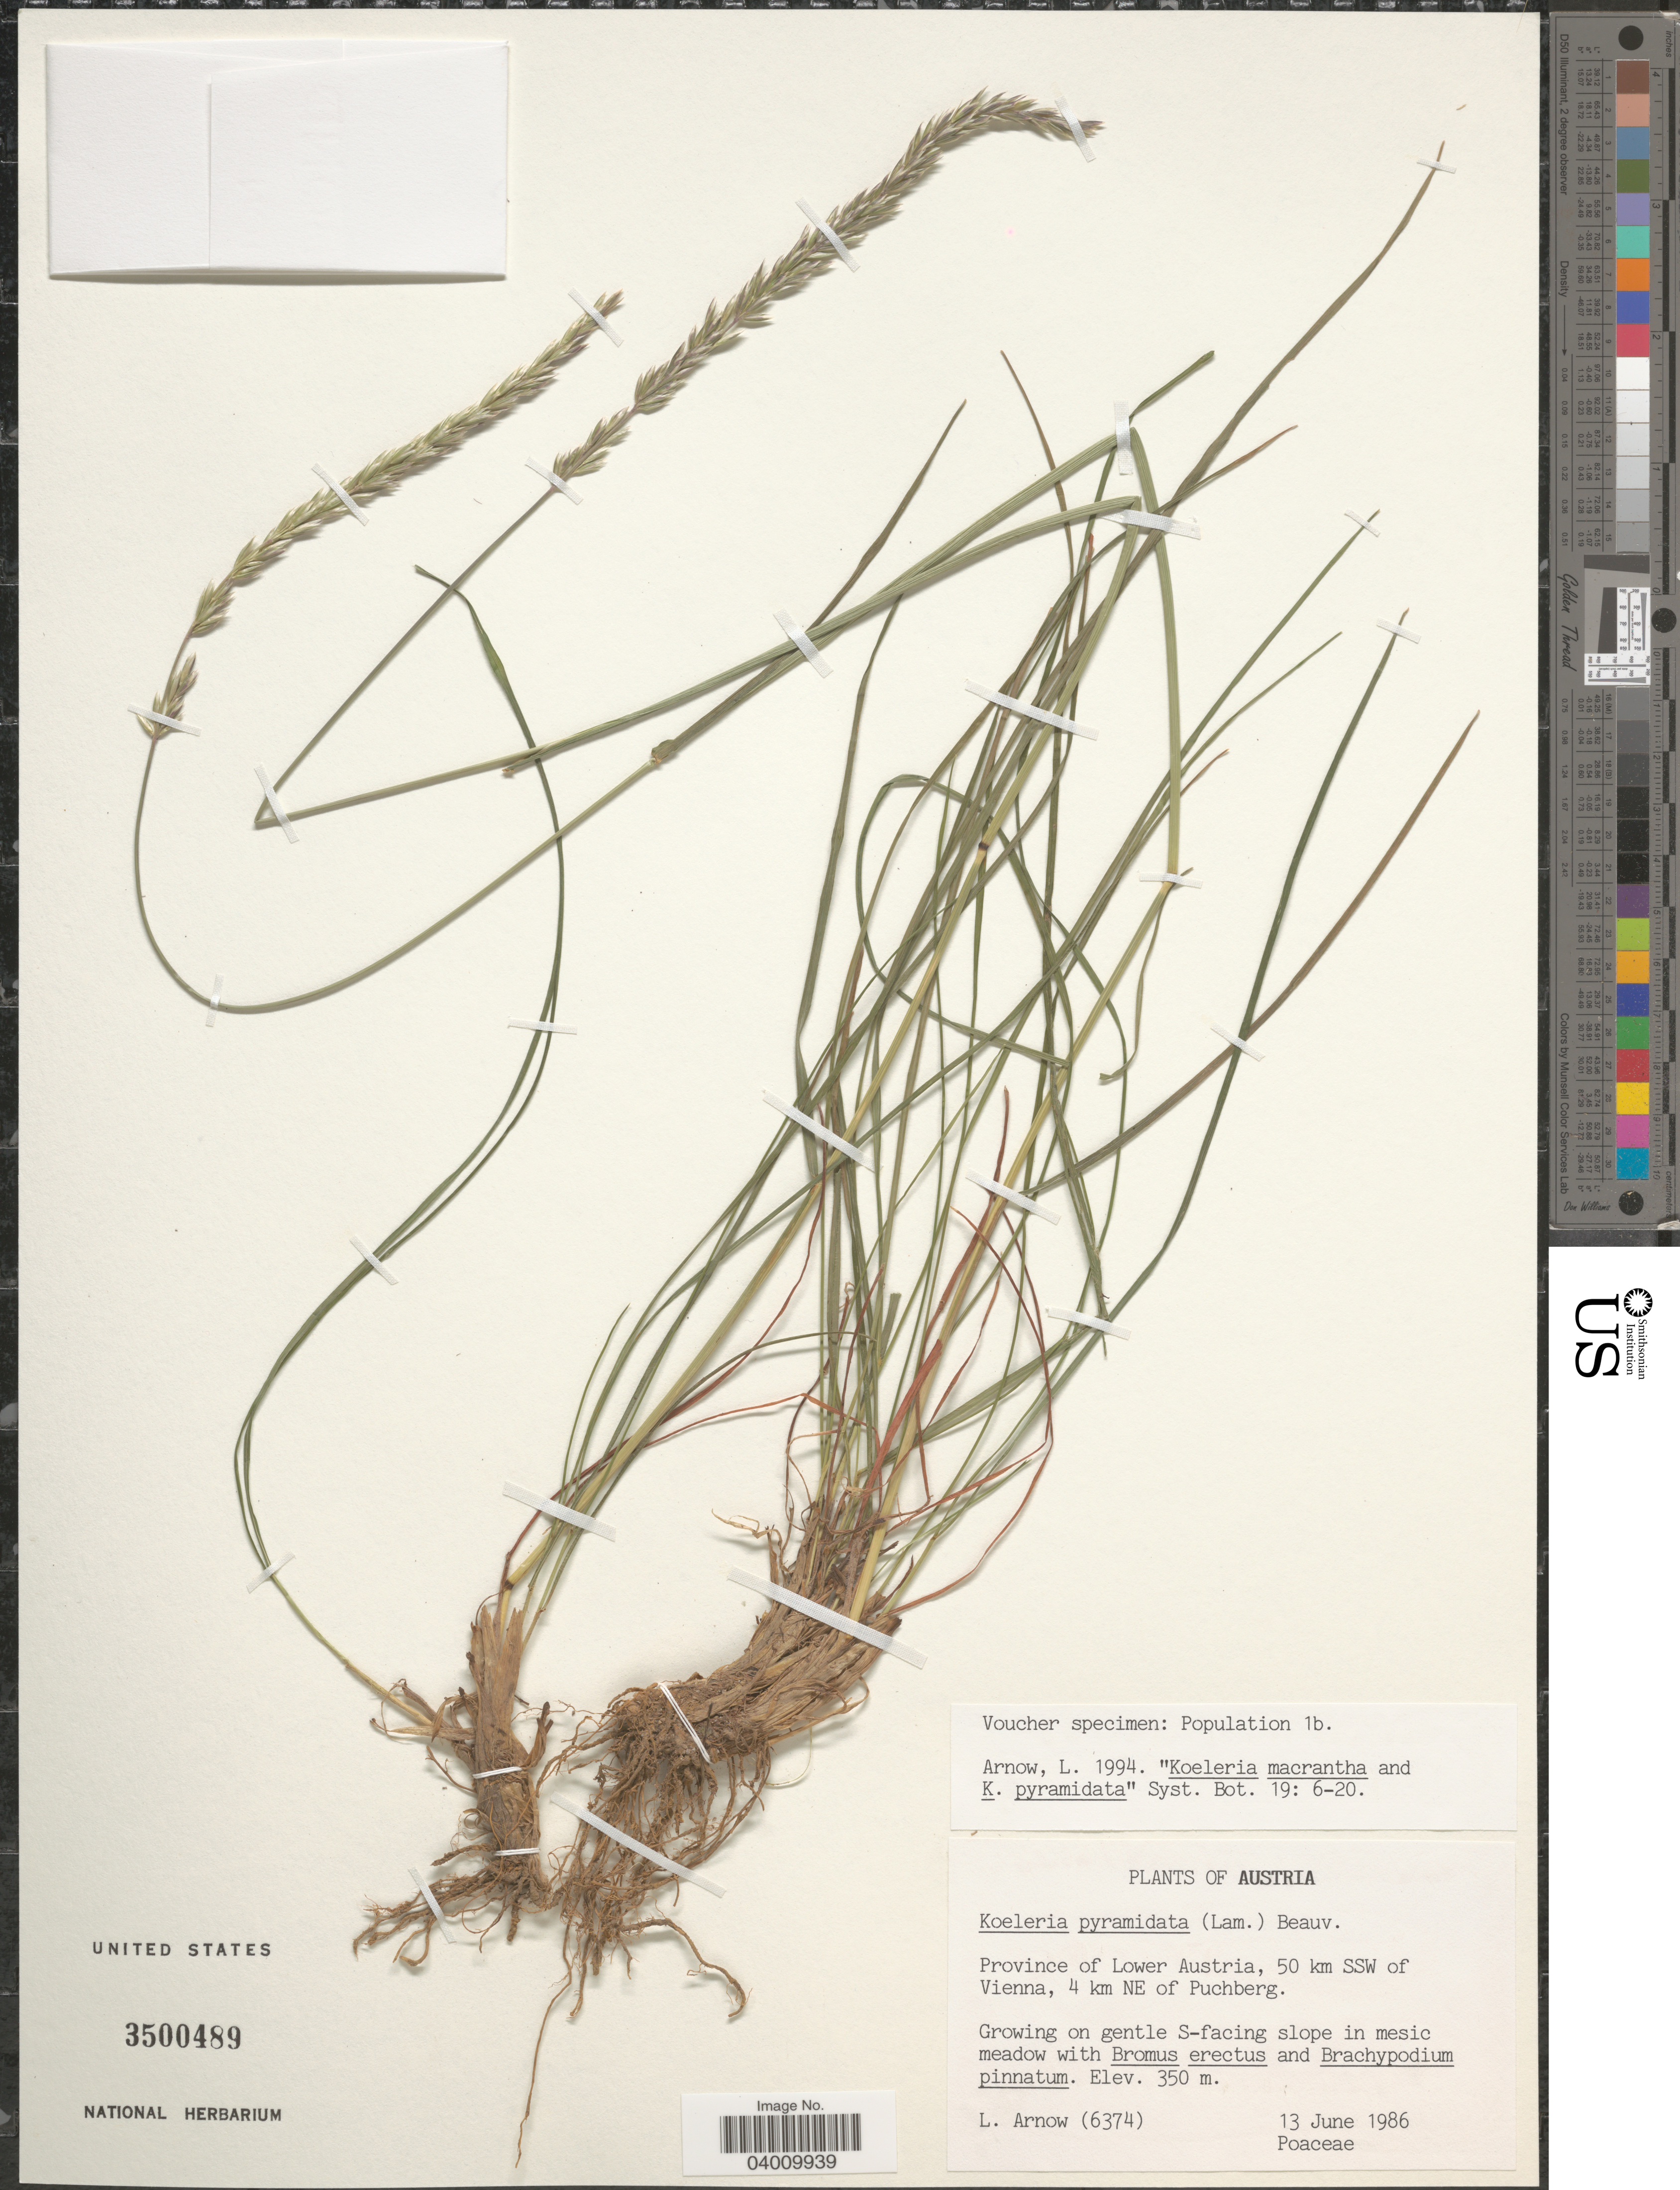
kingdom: Plantae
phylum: Tracheophyta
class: Liliopsida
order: Poales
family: Poaceae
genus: Koeleria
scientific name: Koeleria pyramidata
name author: (Lam.) P. Beauv.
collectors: L. Arnow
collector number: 6374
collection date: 1986-06-13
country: Austria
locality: Province of Lower Austria, 50 km SSW of Vienna, 4 km NE of Puchberg.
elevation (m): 350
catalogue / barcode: US 3500489